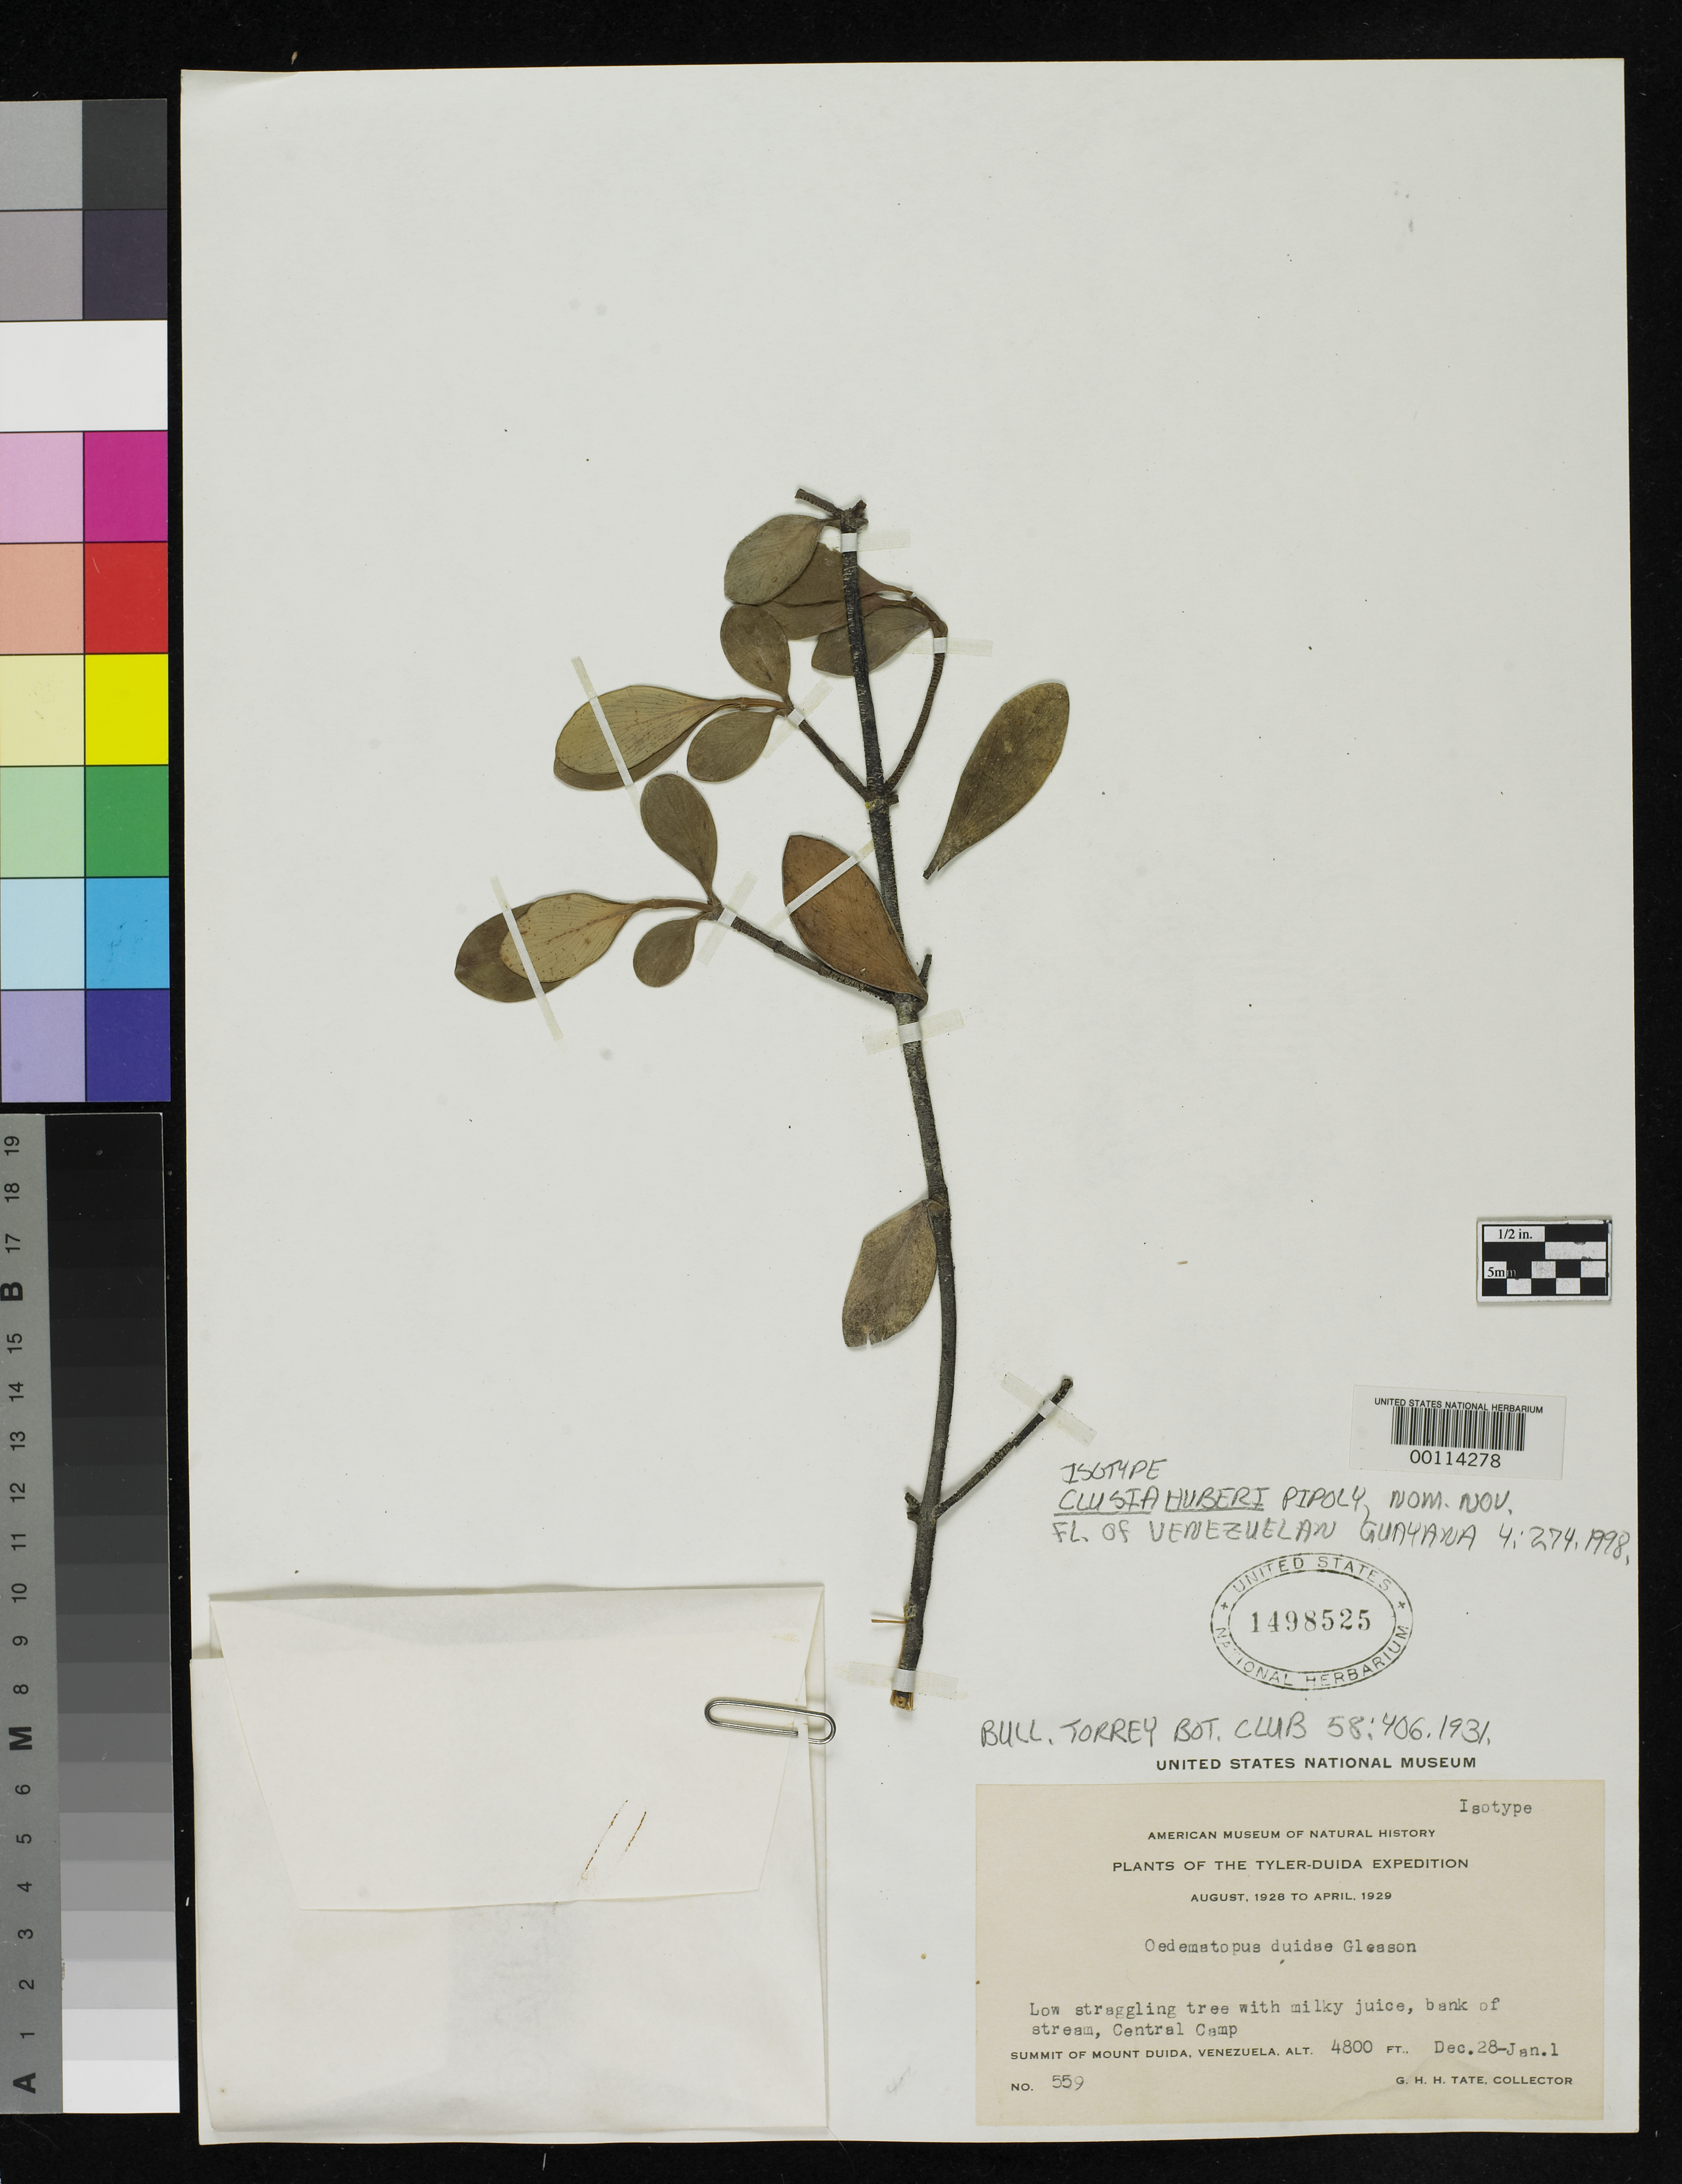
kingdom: Plantae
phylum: Tracheophyta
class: Magnoliopsida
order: Malpighiales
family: Clusiaceae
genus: Oedematopus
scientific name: Oedematopus duidae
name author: Gleason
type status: Isotype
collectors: G. H. H.Tate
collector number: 559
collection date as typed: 28 Dec 1928 to 01 Jan 1929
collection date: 1928-12-28/1929-01-01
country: Venezuela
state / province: Amazonas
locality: Mt. Duida.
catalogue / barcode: US 1498525